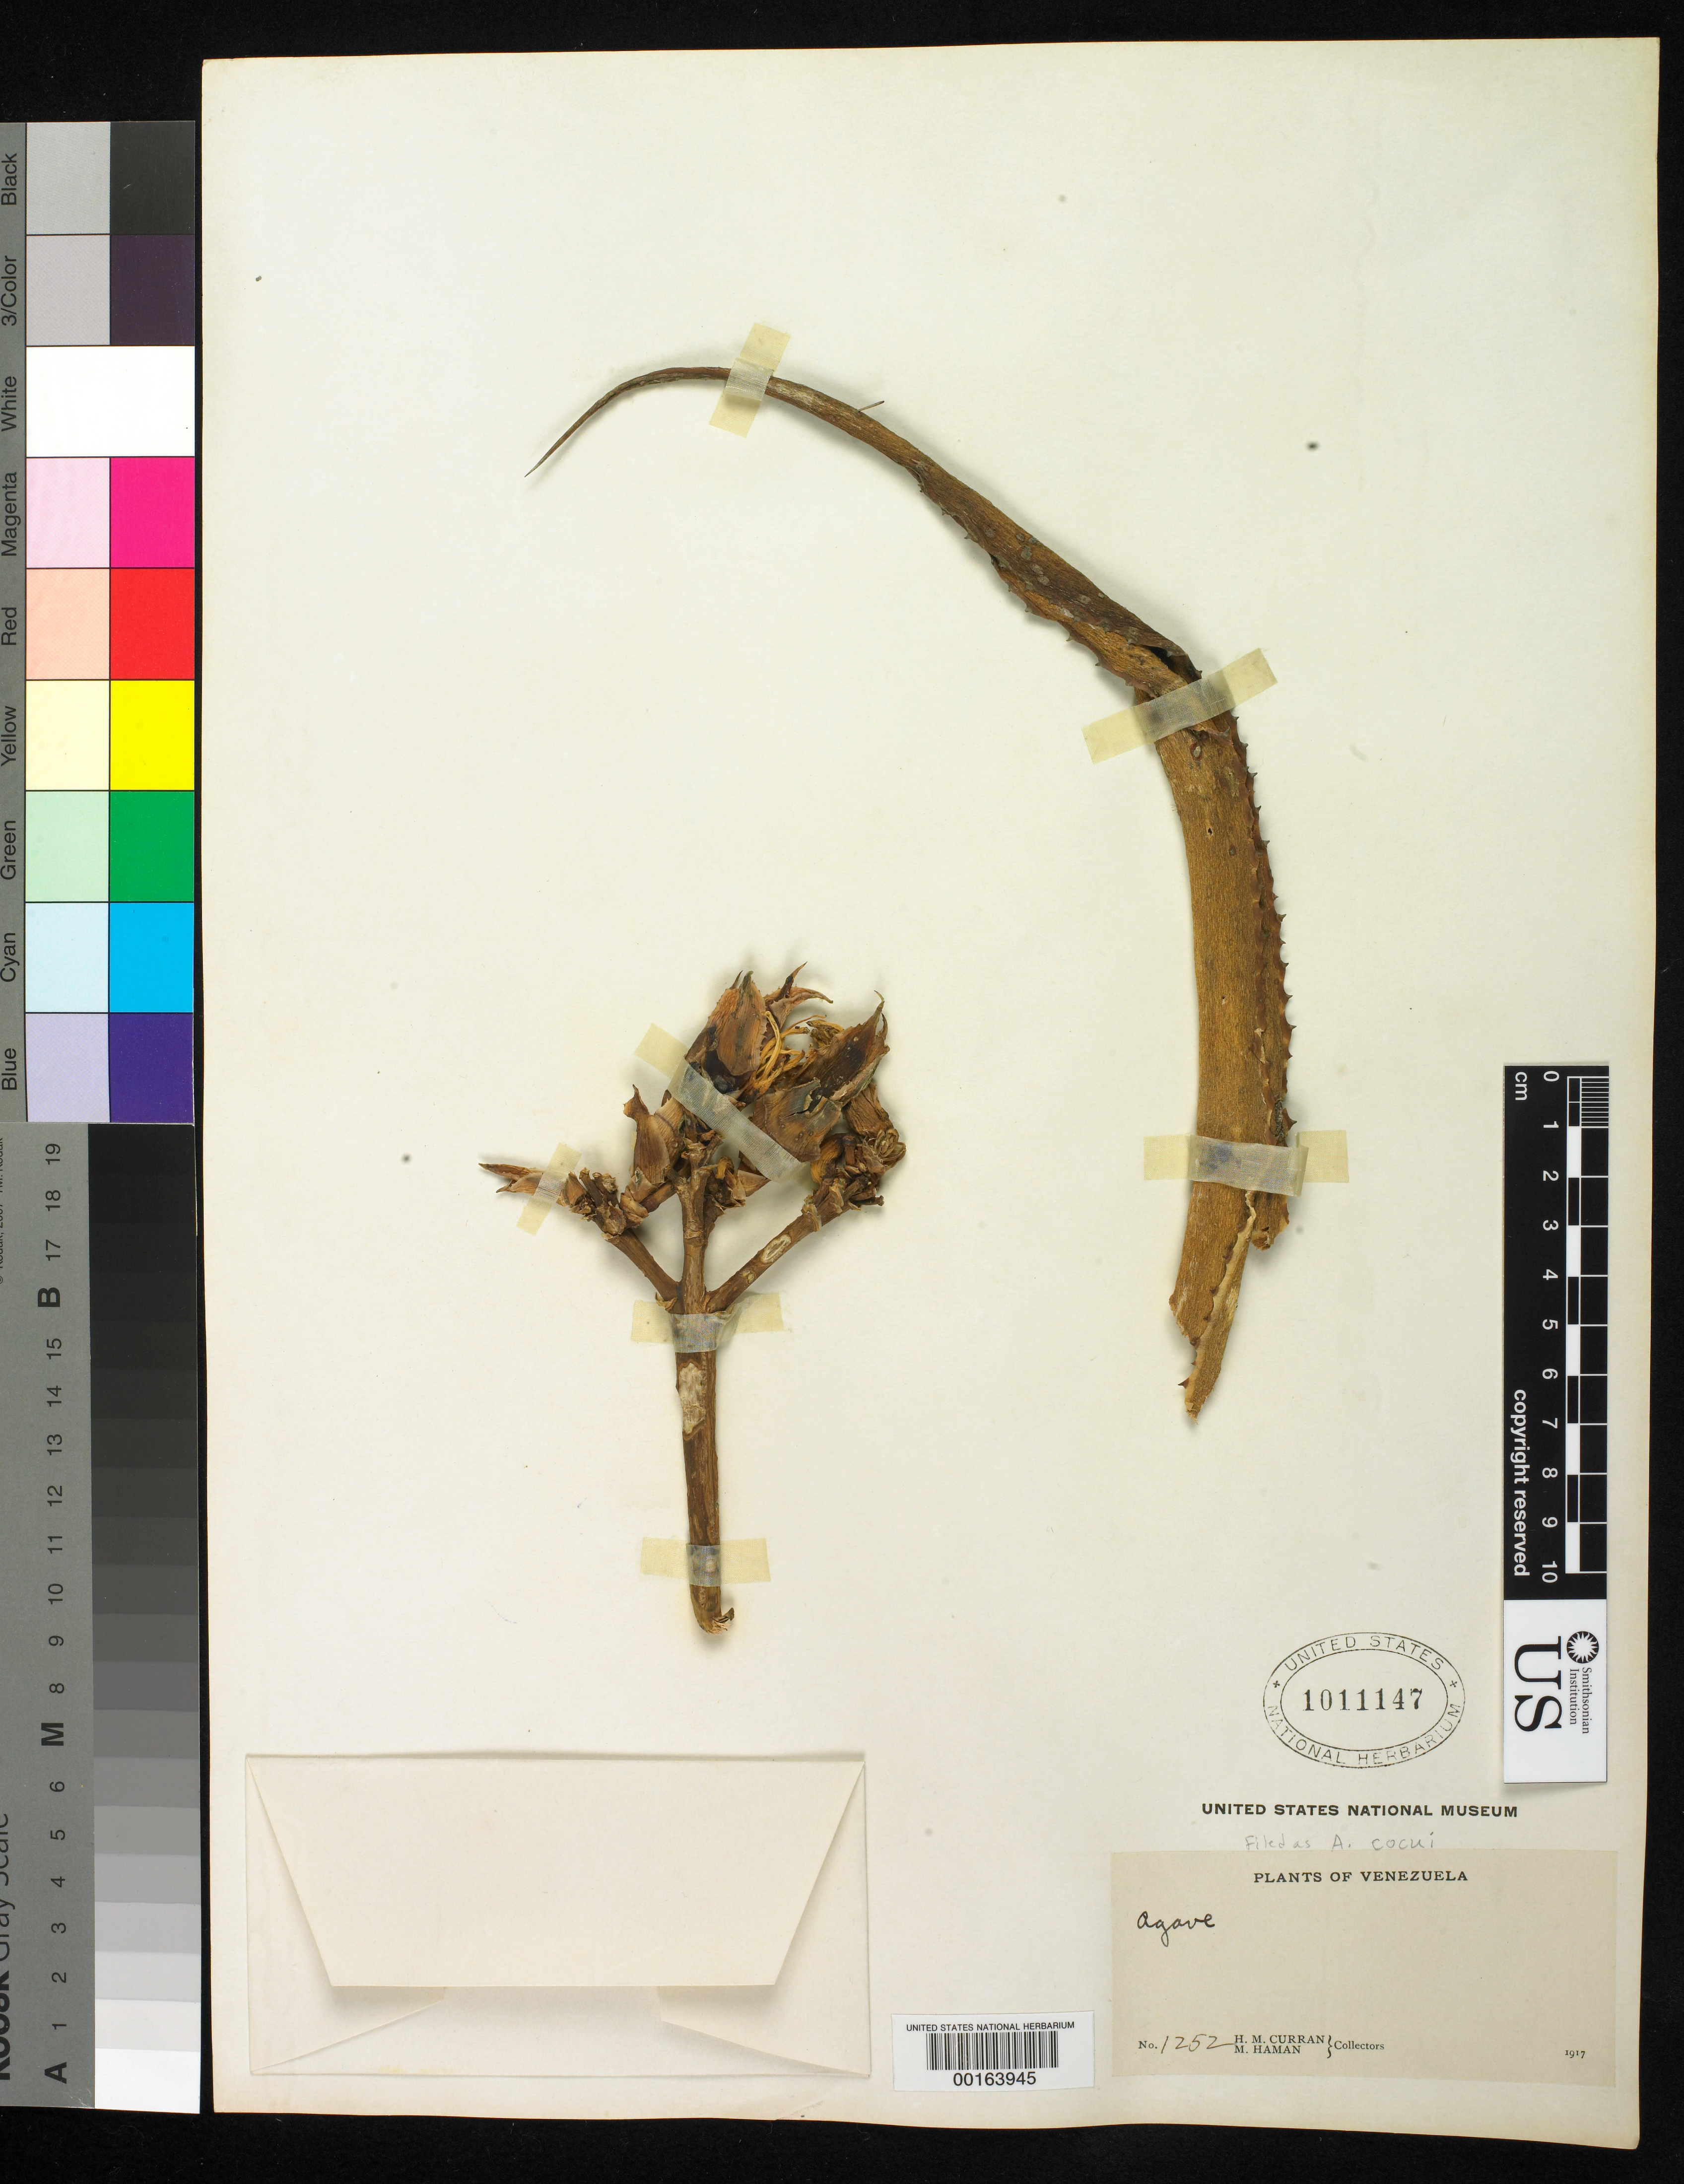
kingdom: Plantae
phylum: Tracheophyta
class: Liliopsida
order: Asparagales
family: Asparagaceae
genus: Agave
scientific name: Agave cocui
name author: Trel.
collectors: H. M. Curran & M. Haman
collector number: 1252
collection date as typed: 1917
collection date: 1917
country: Venezuela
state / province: Mérida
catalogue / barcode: US 1011147